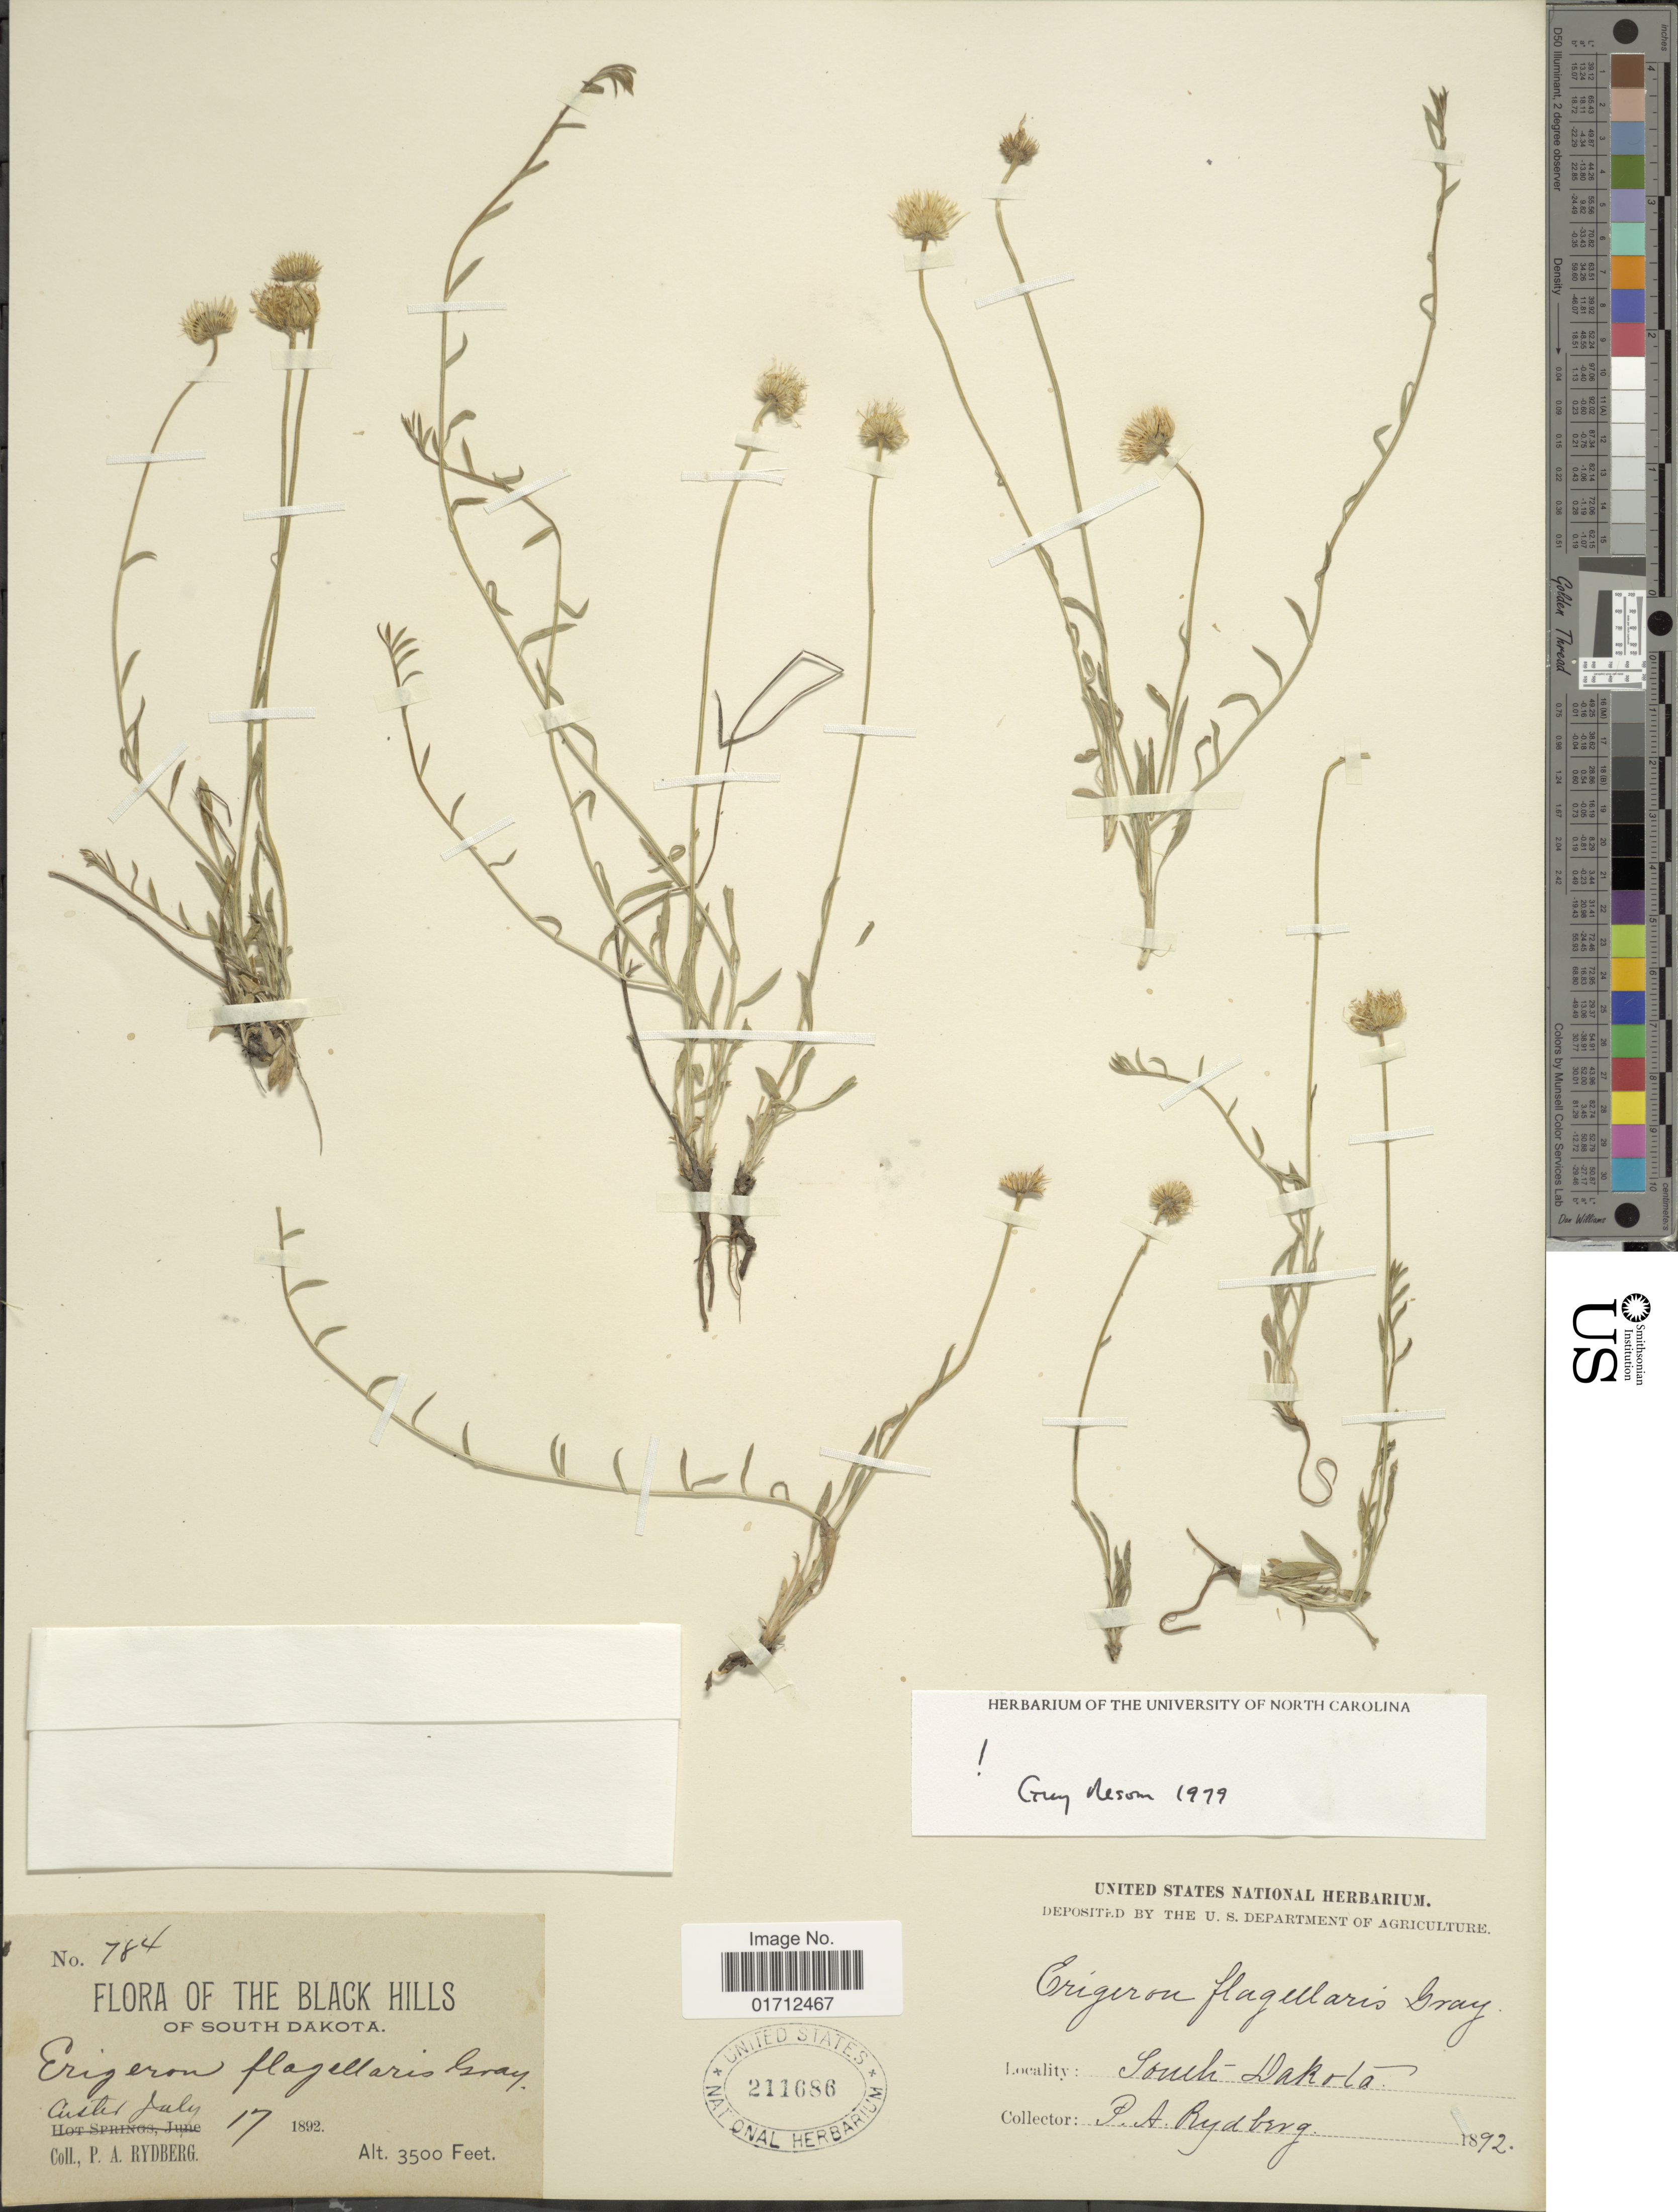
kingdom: Plantae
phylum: Tracheophyta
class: Magnoliopsida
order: Asterales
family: Asteraceae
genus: Erigeron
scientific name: Erigeron flagellaris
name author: A. Gray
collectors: P. A. Rydberg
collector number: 784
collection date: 1892-07-17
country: United States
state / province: South Dakota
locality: The Black Hills, Custer.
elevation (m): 1067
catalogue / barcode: US 211686